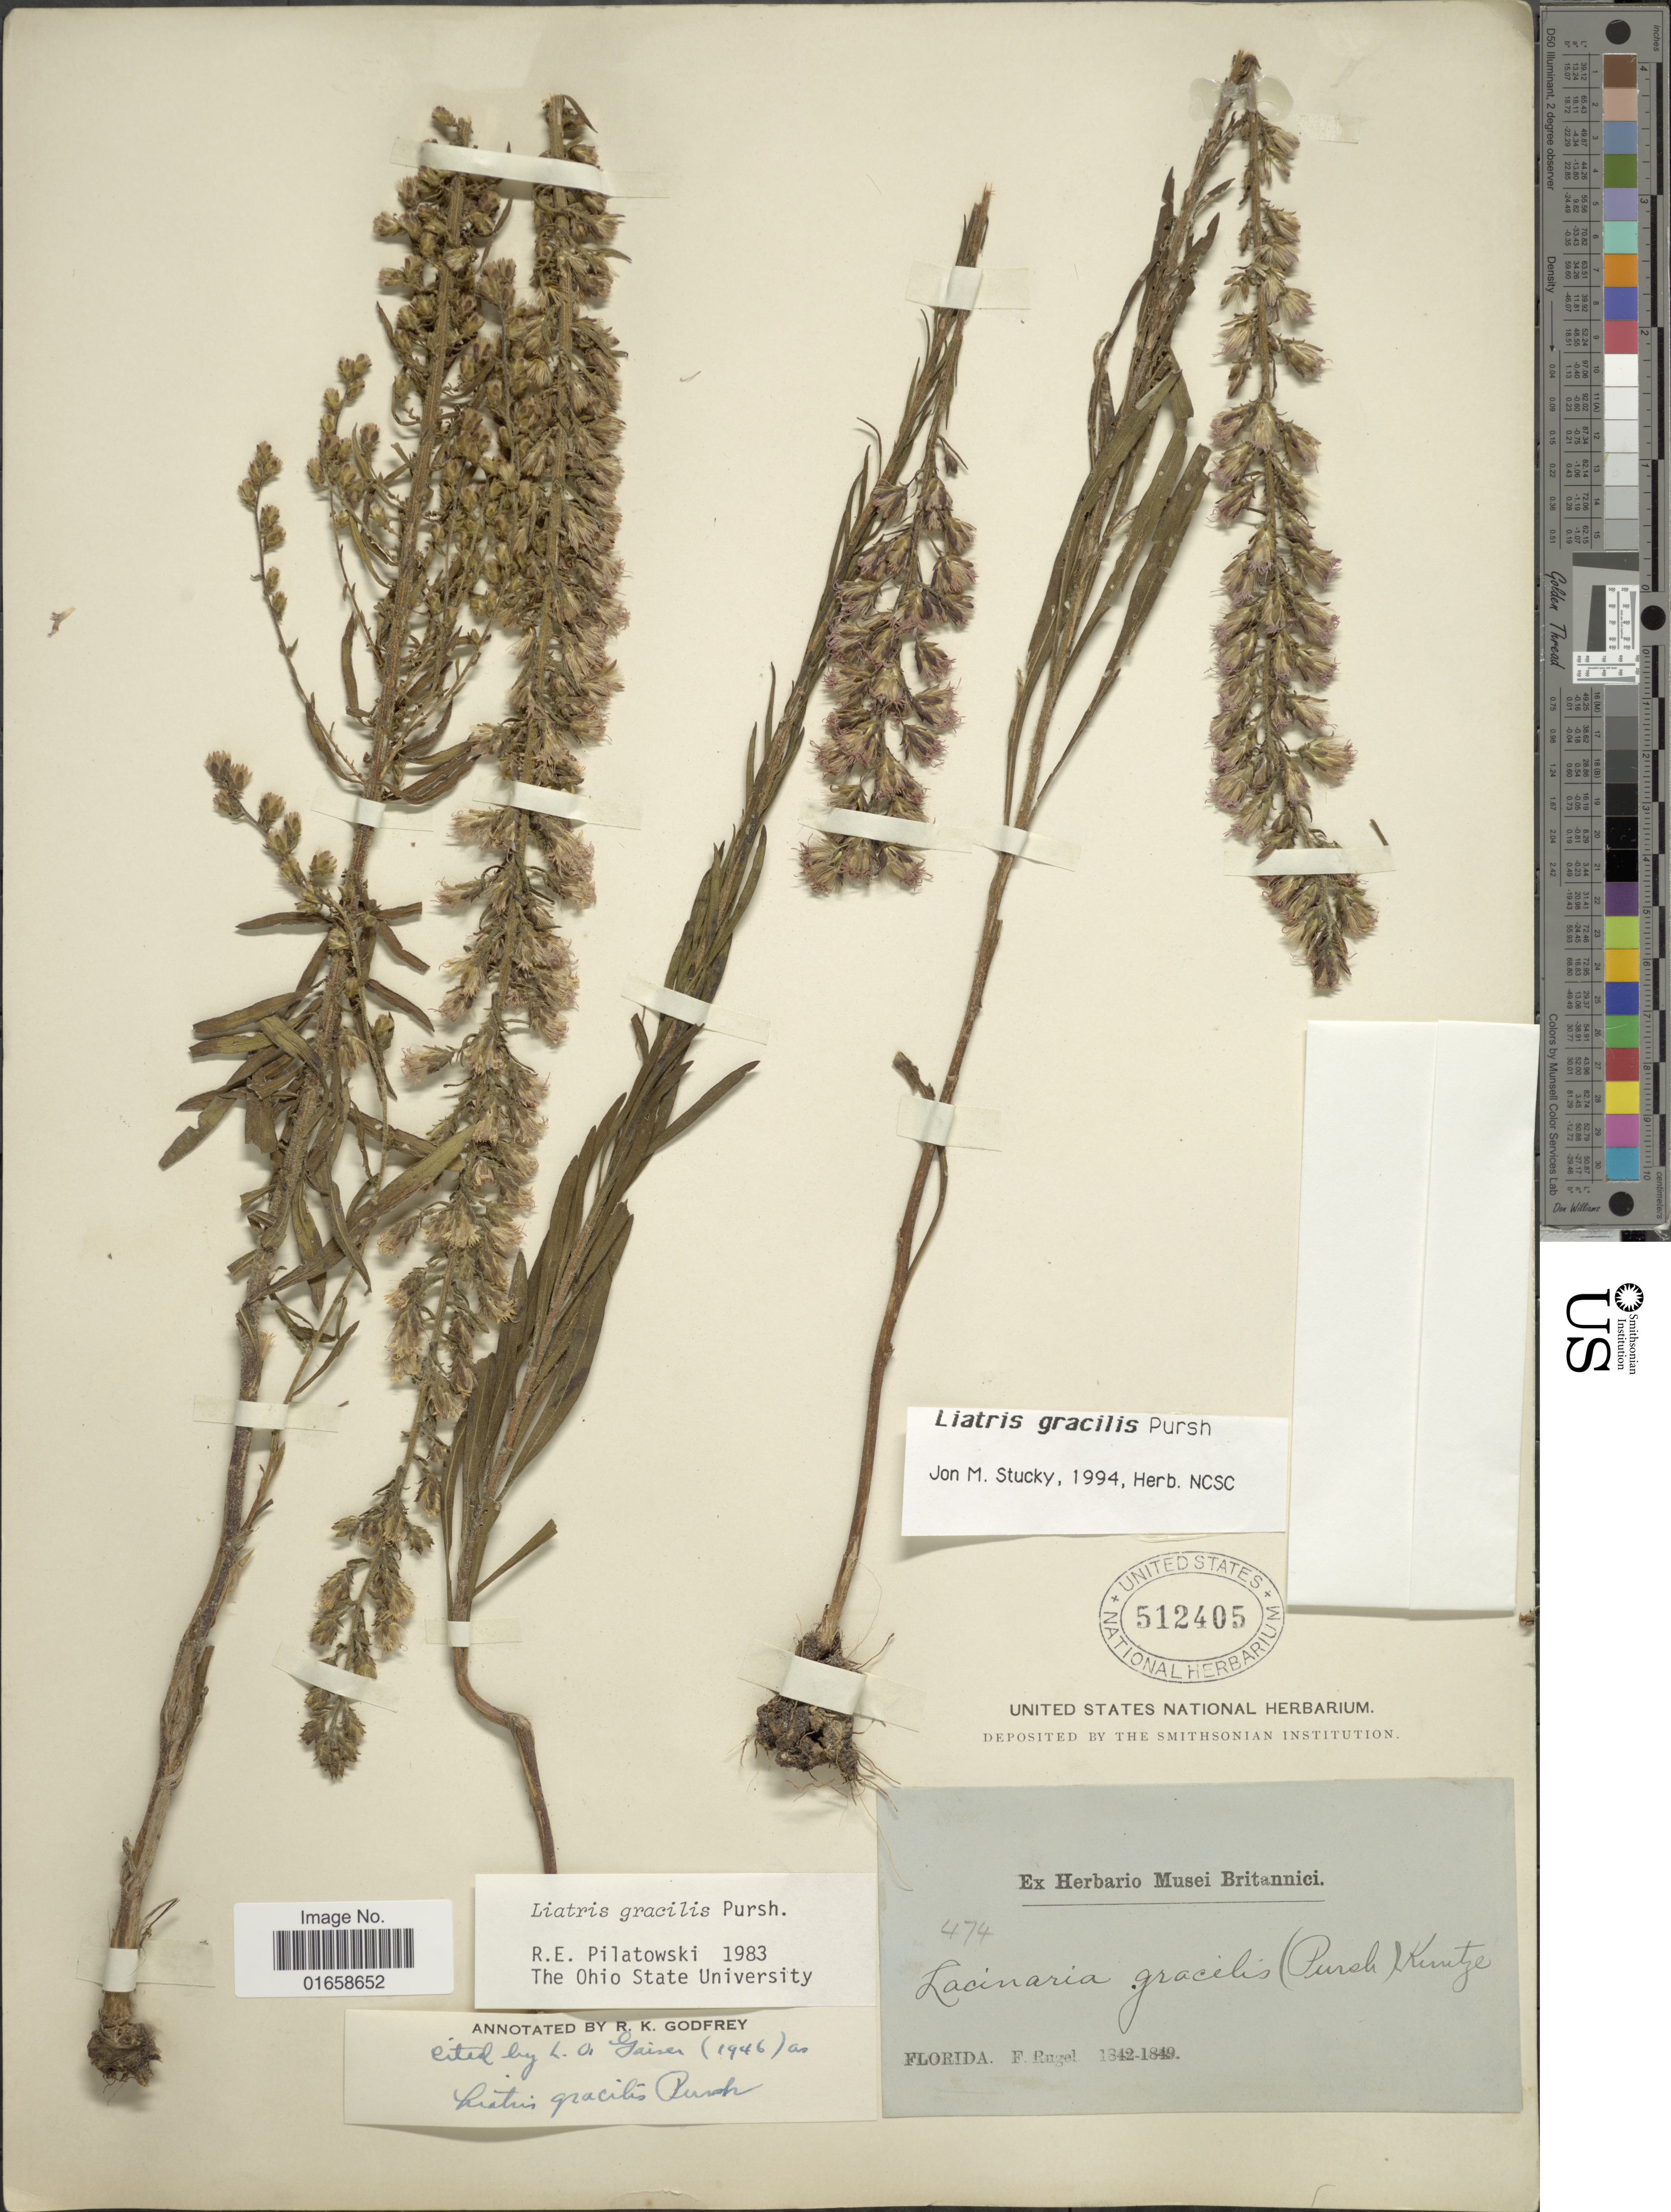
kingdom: Plantae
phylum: Tracheophyta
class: Magnoliopsida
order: Asterales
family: Asteraceae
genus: Liatris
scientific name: Liatris gracilis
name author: Pursh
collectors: F. Rugel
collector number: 474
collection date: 1842/1849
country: United States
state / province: Florida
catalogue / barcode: US 512405